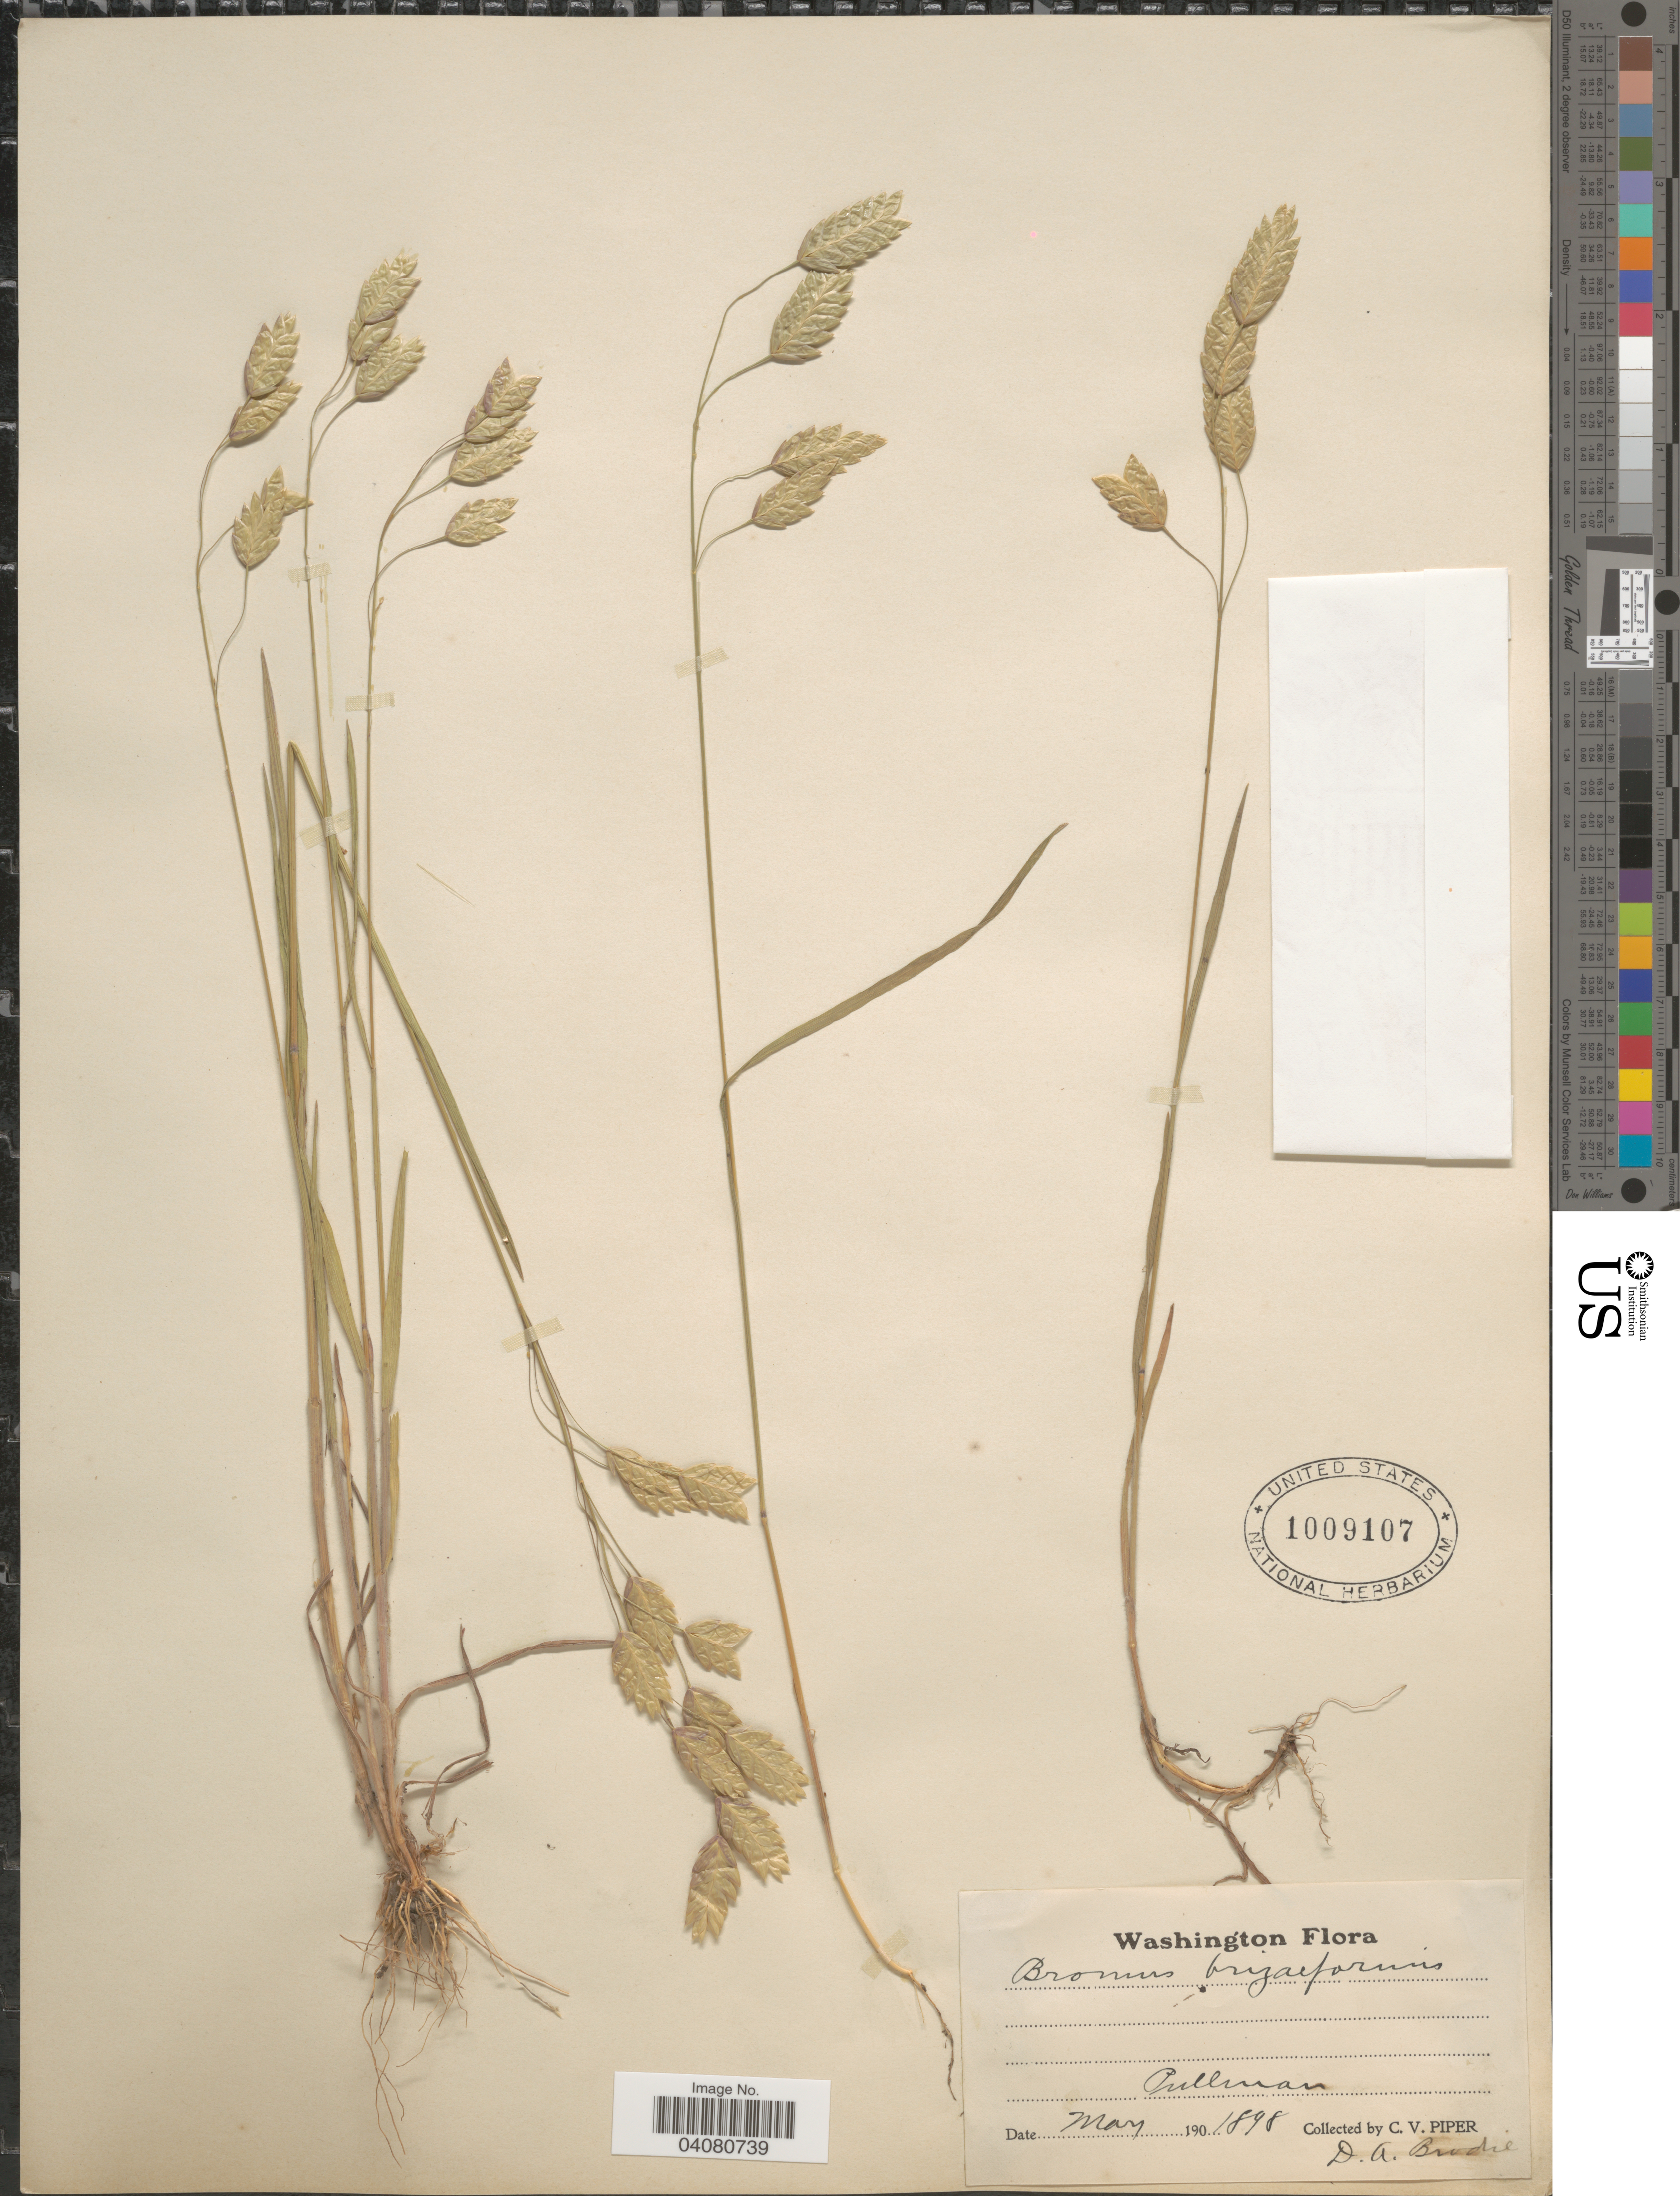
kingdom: Plantae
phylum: Tracheophyta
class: Liliopsida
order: Poales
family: Poaceae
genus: Bromus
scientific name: Bromus briziformis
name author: Fisch. & C.A. Mey.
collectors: C. V. Piper & D. Brodie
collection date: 1898-05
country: United States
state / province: Washington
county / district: Whitman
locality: Pullman.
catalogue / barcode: US 1009107